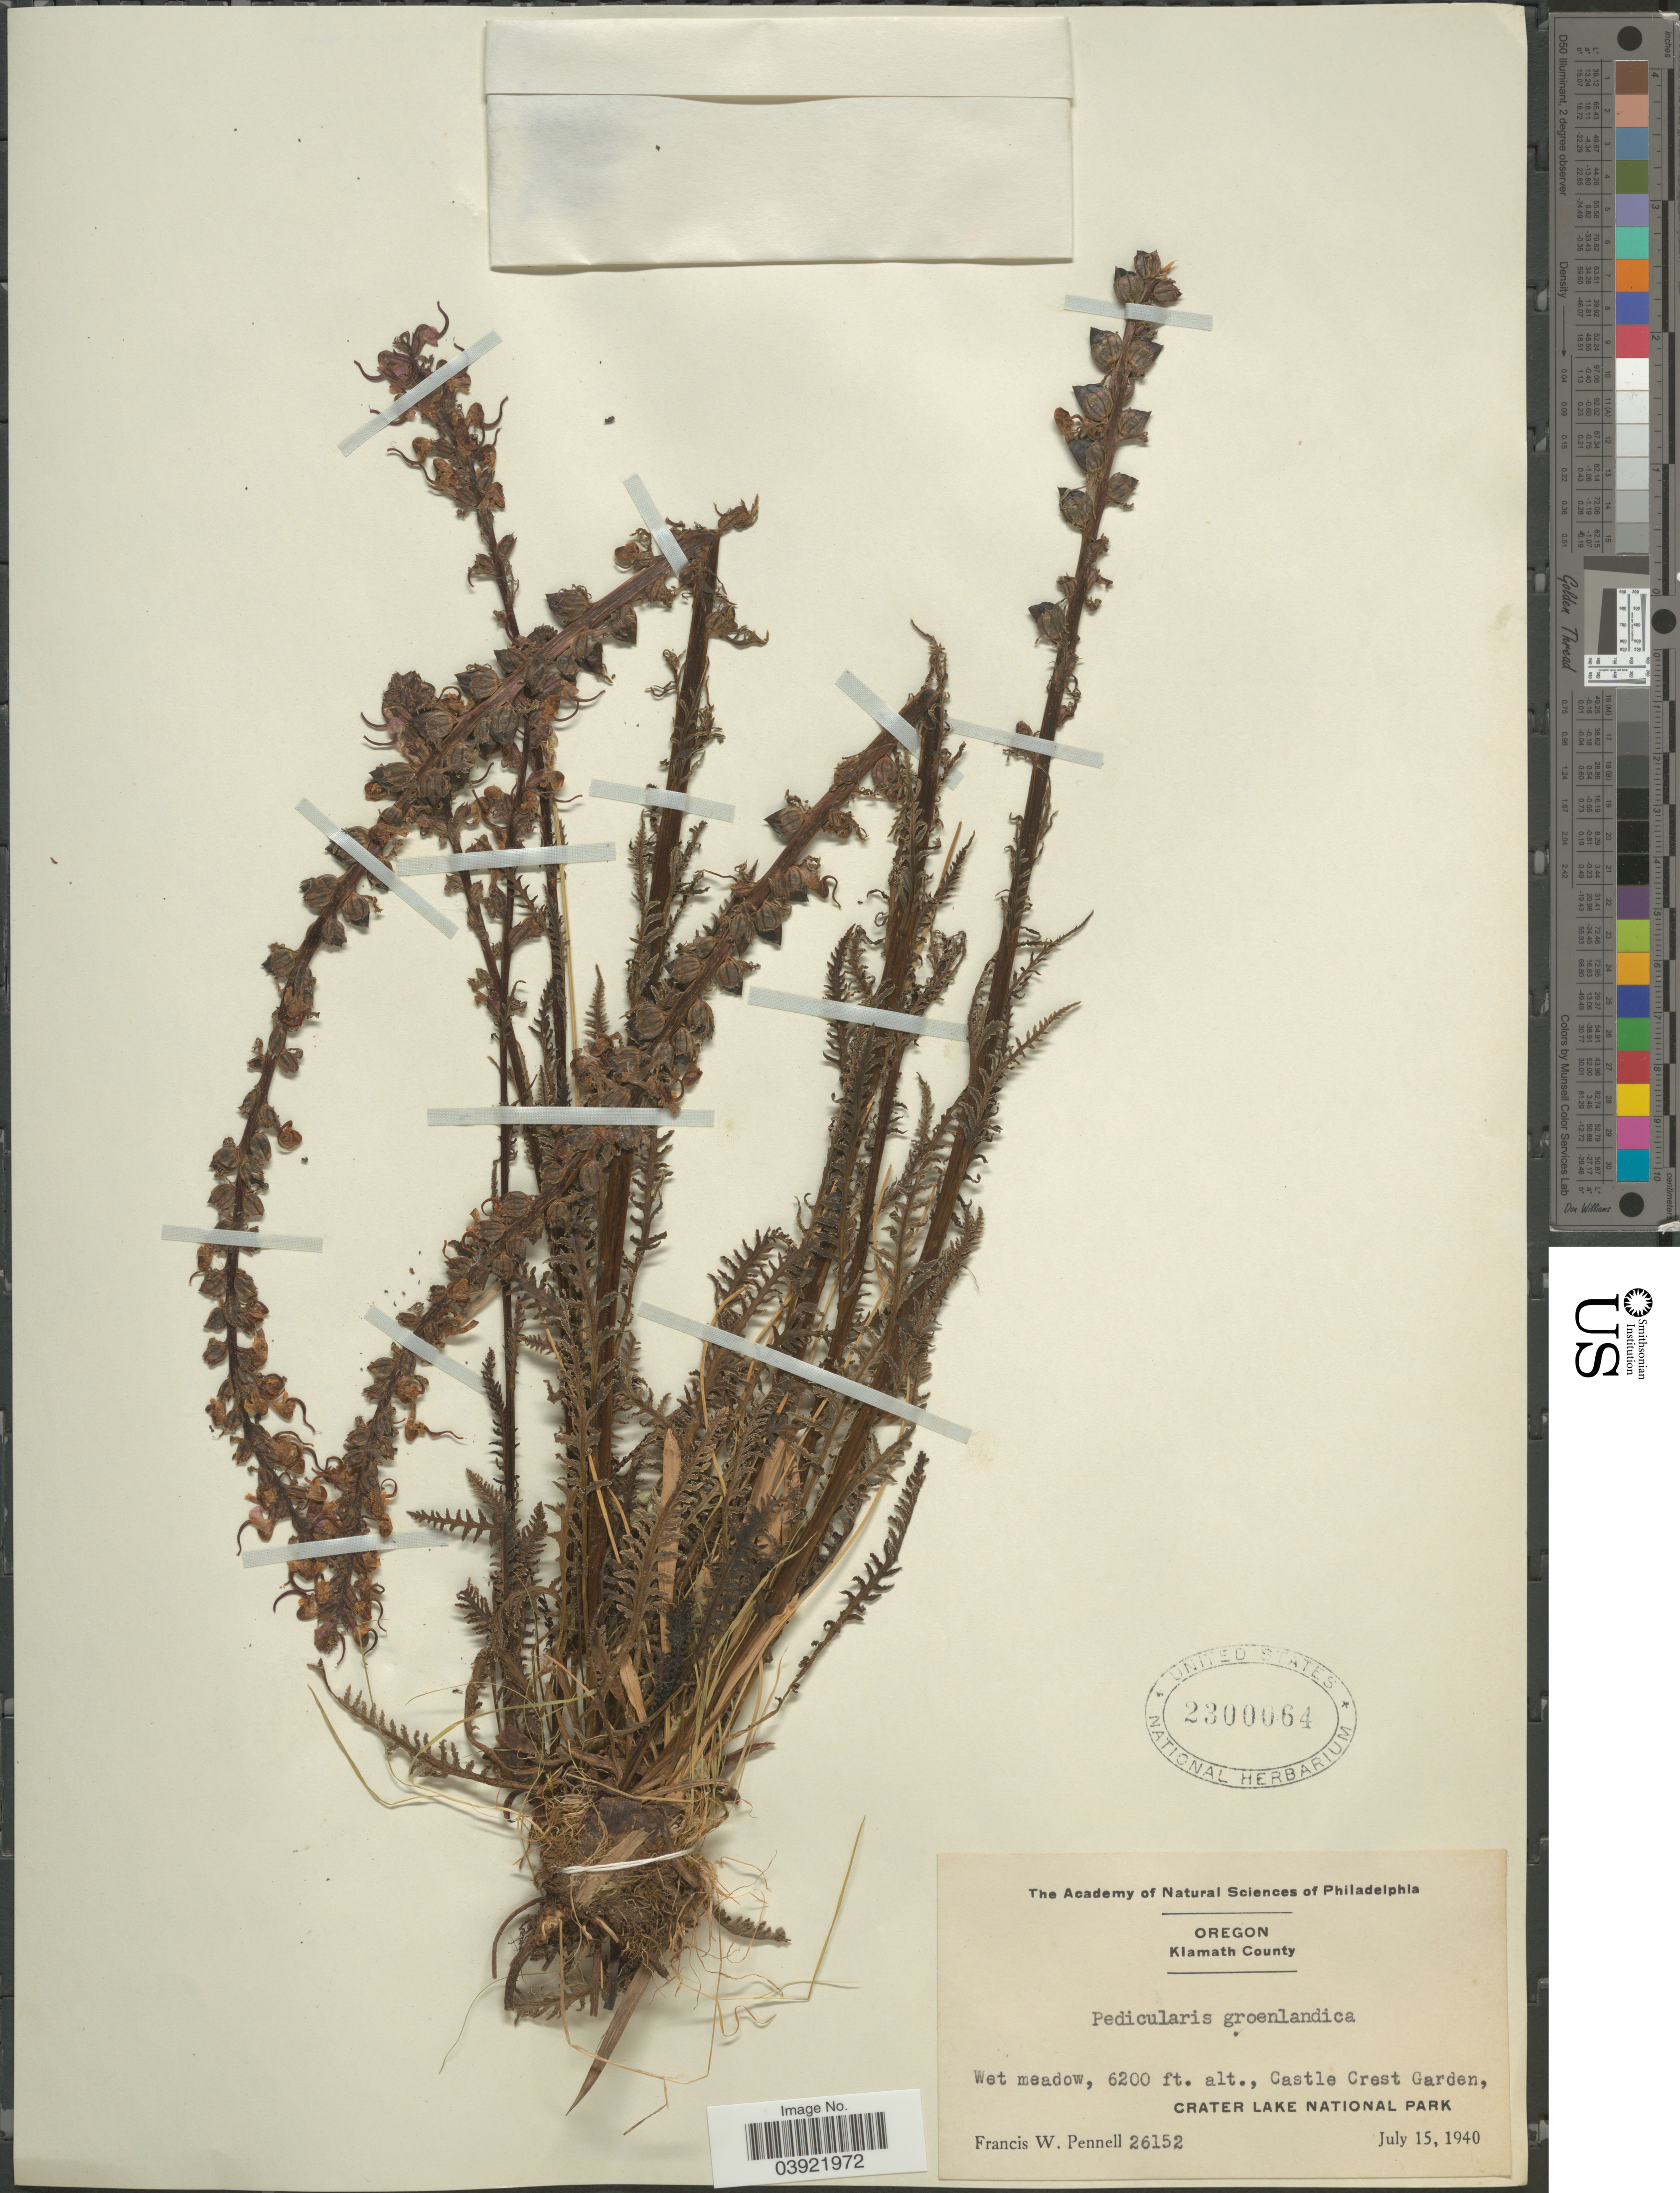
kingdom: Plantae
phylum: Tracheophyta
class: Magnoliopsida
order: Lamiales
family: Orobanchaceae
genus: Pedicularis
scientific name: Pedicularis groenlandica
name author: Retz.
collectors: F. W. Pennell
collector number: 26152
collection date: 1940-07-15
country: United States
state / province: Oregon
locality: Klamath County. Castle Crest Garden, Crater Lake National Park.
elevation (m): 1890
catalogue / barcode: US 2300064